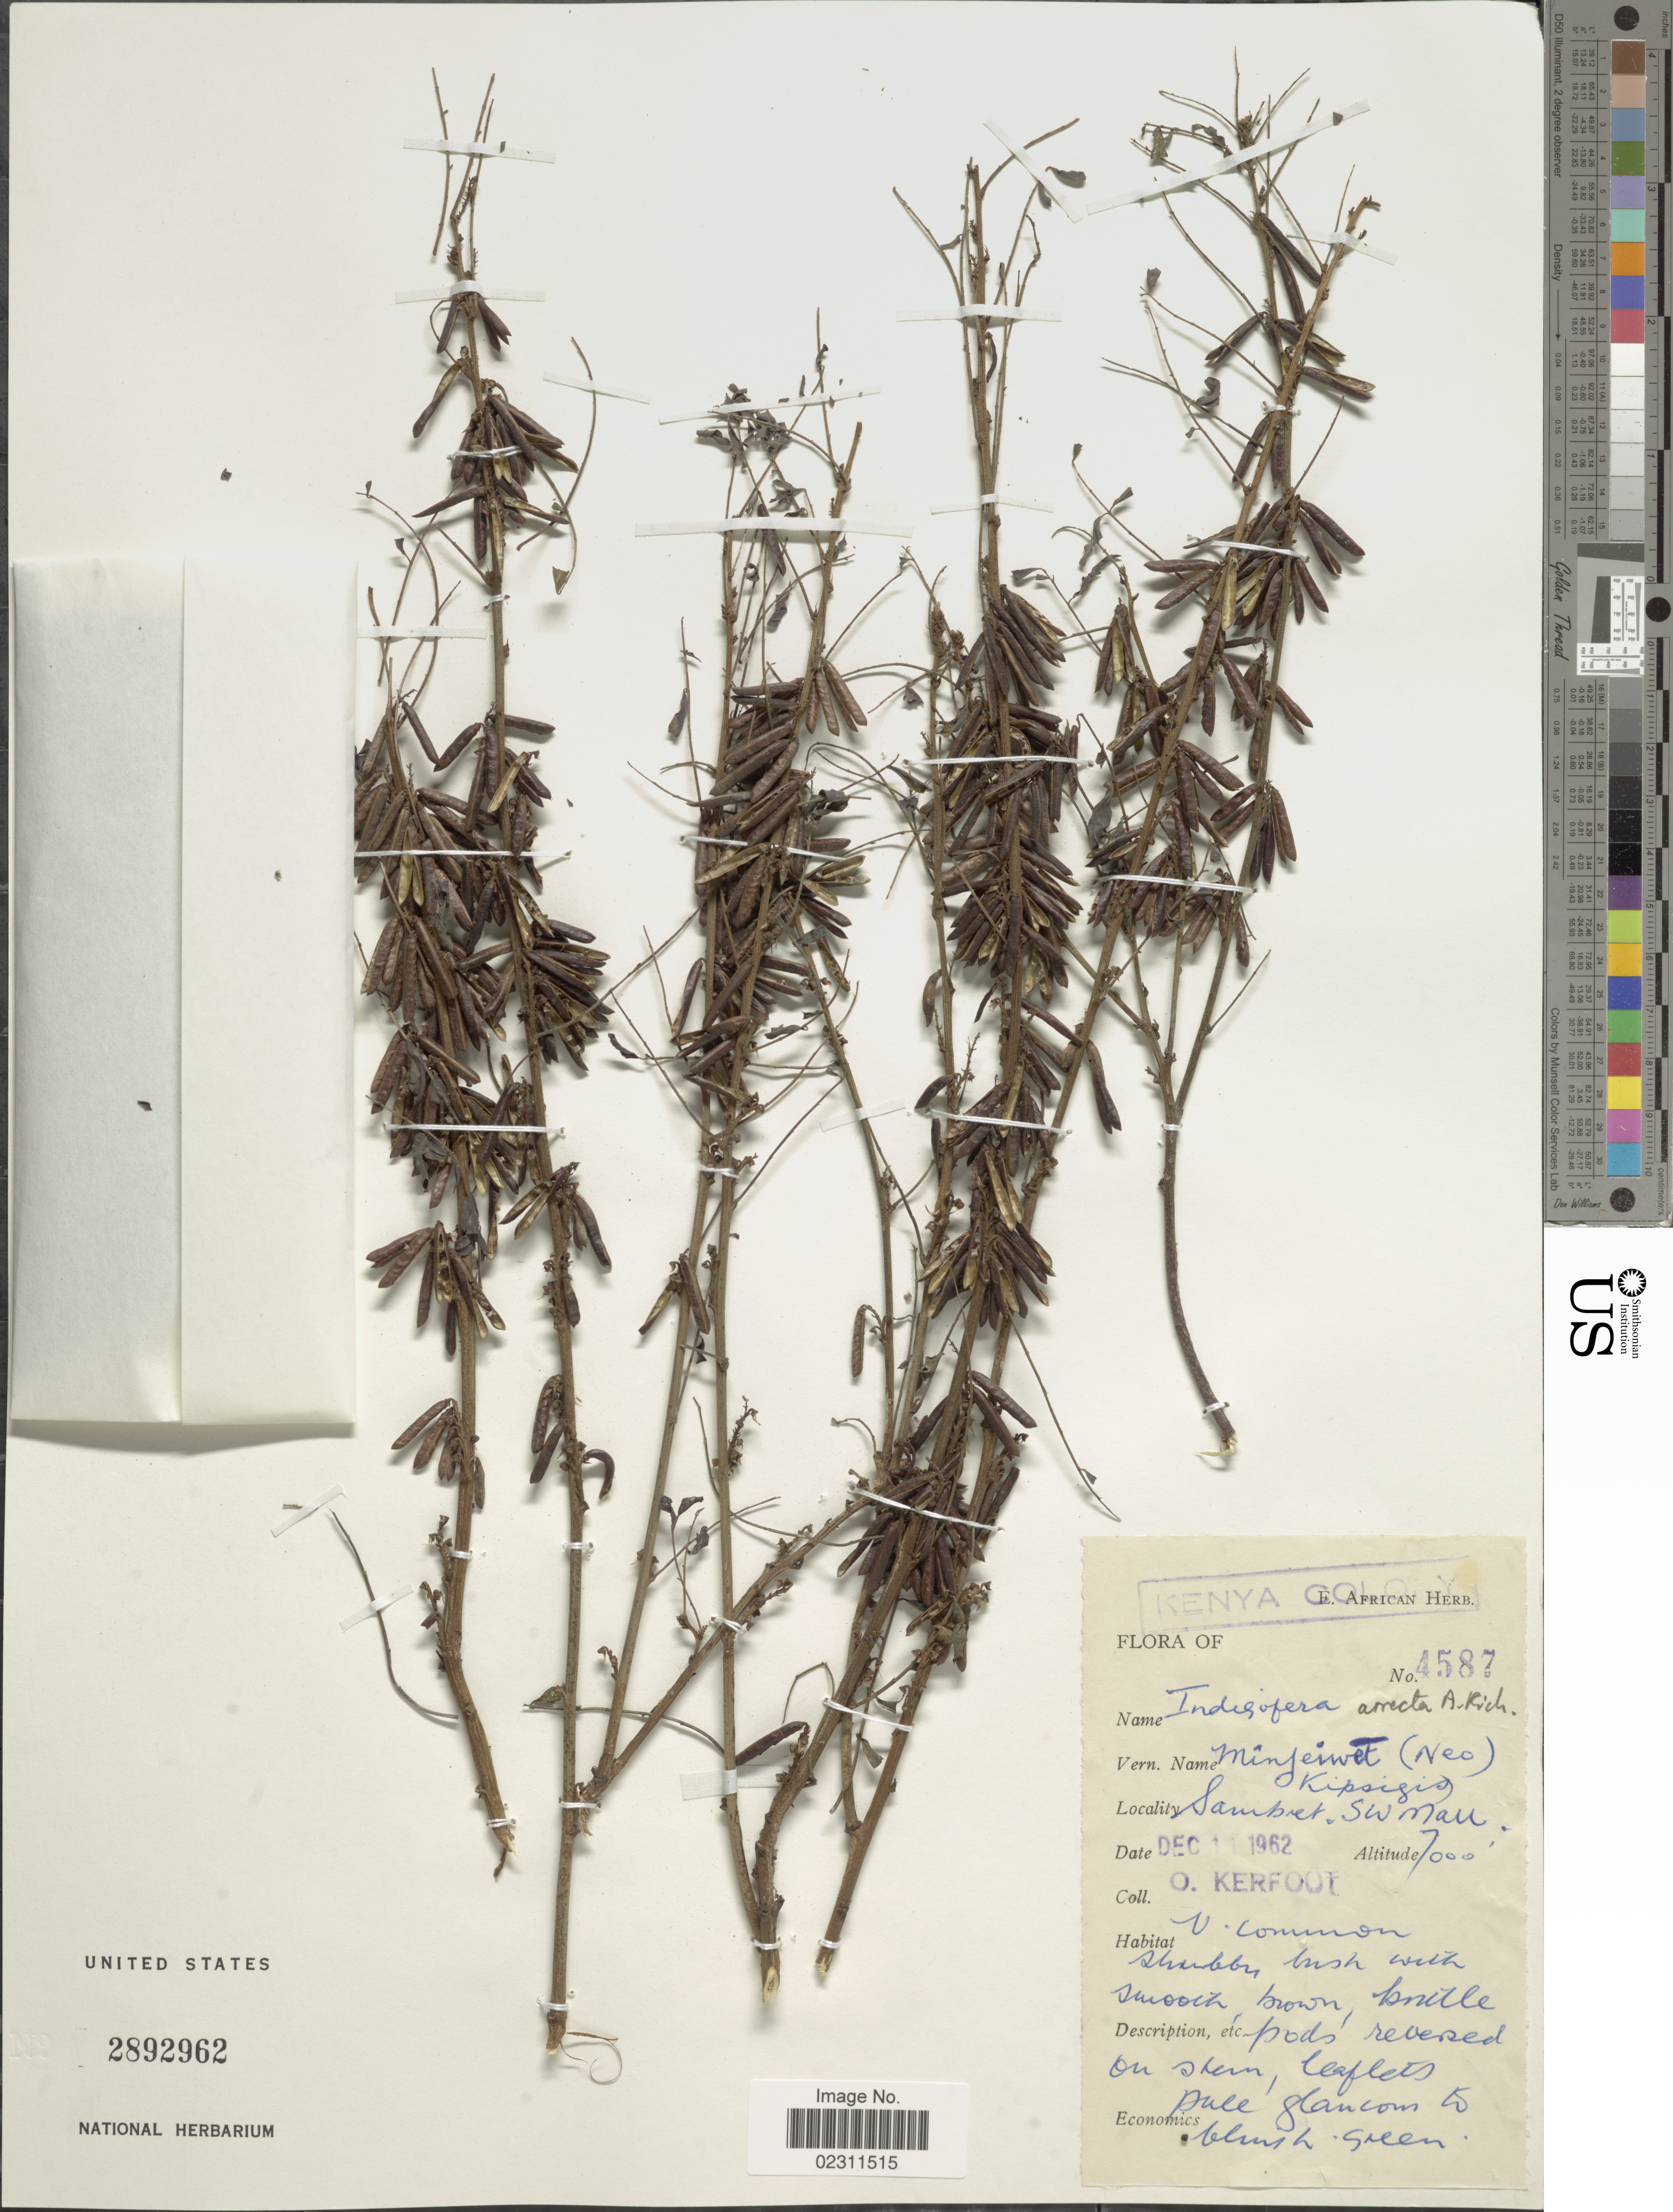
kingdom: Plantae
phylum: Tracheophyta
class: Magnoliopsida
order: Fabales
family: Fabaceae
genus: Indigofera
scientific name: Indigofera arrecta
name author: Hochst. ex A. Rich.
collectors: O. Kerfoot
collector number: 4587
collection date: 1962-12-11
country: Kenya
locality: Sambret. SW Mau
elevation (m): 2134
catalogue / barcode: US 2892962